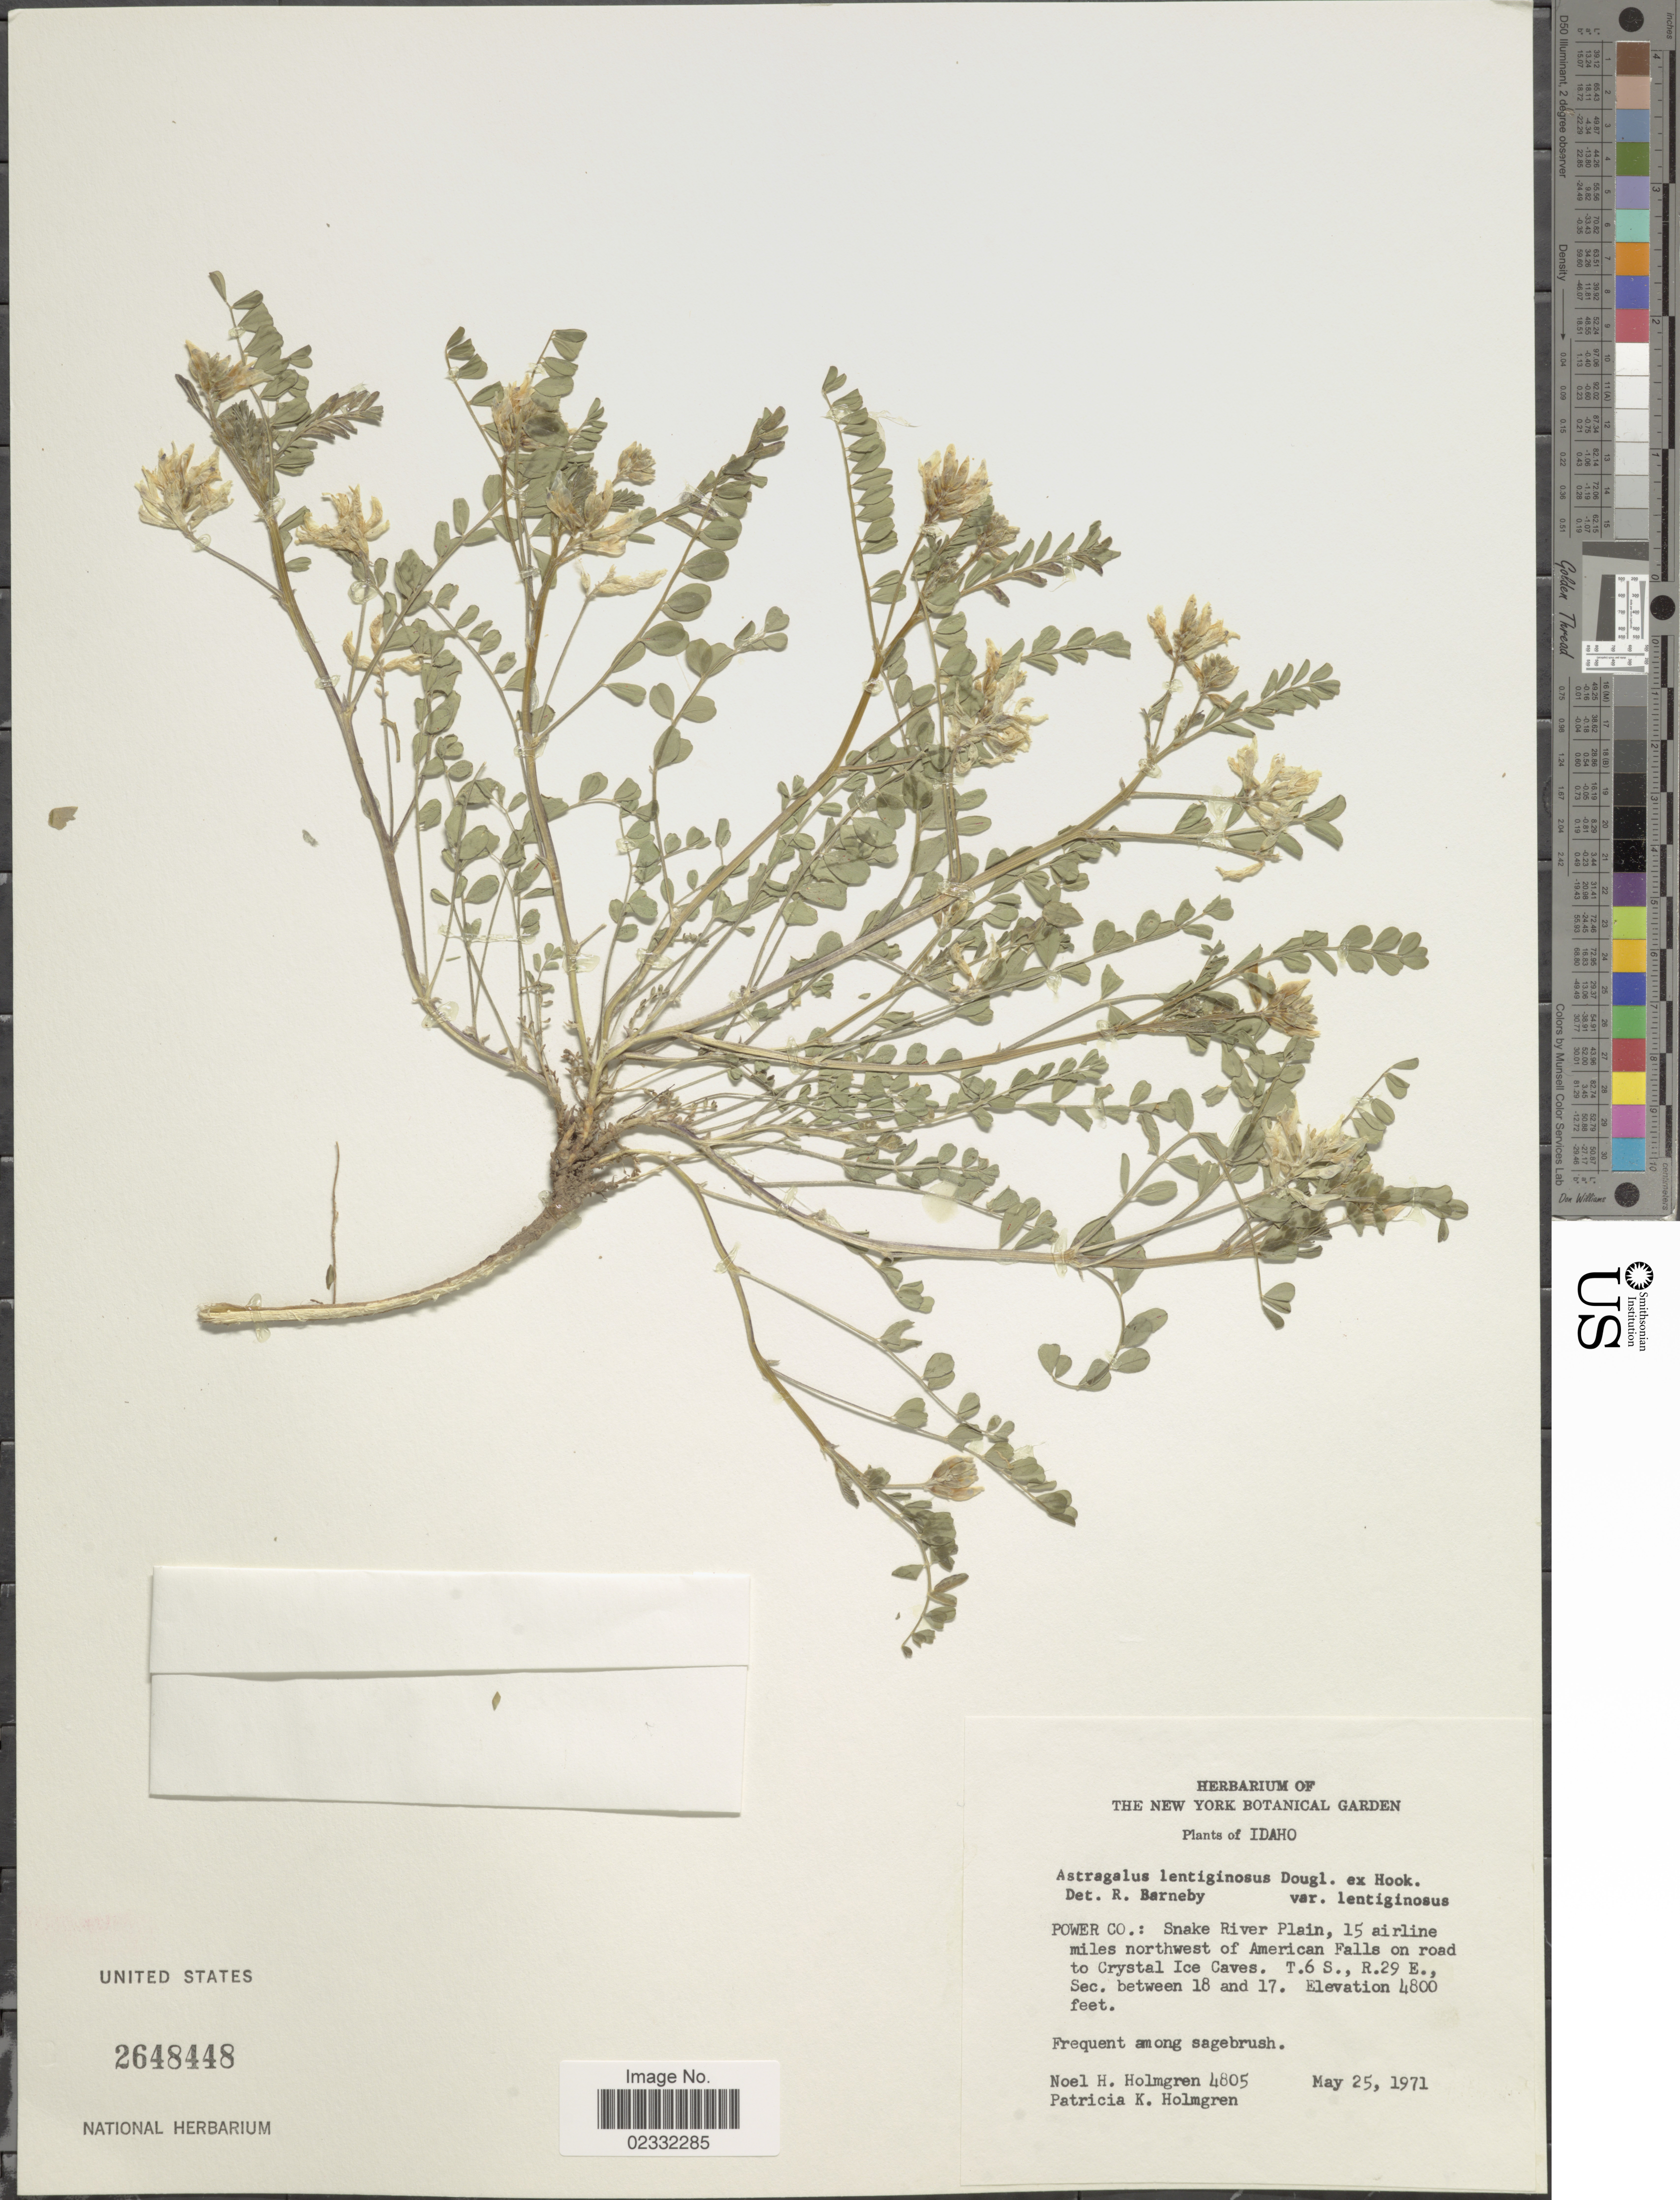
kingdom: Plantae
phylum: Tracheophyta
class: Magnoliopsida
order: Fabales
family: Fabaceae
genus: Astragalus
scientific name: Astragalus lentiginosus var. lentiginosus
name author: Douglas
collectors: N. H. Holmgren & P. K. Holmgren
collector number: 4805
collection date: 1971-05-25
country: United States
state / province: Idaho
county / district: Power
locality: Snake River Plain , 15 airline miles northwest of American Falls. on road to Crystal Ice Caves. T.6S., R.29 E., Sec. between 18 and 17.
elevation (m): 1463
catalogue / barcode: US 2648448